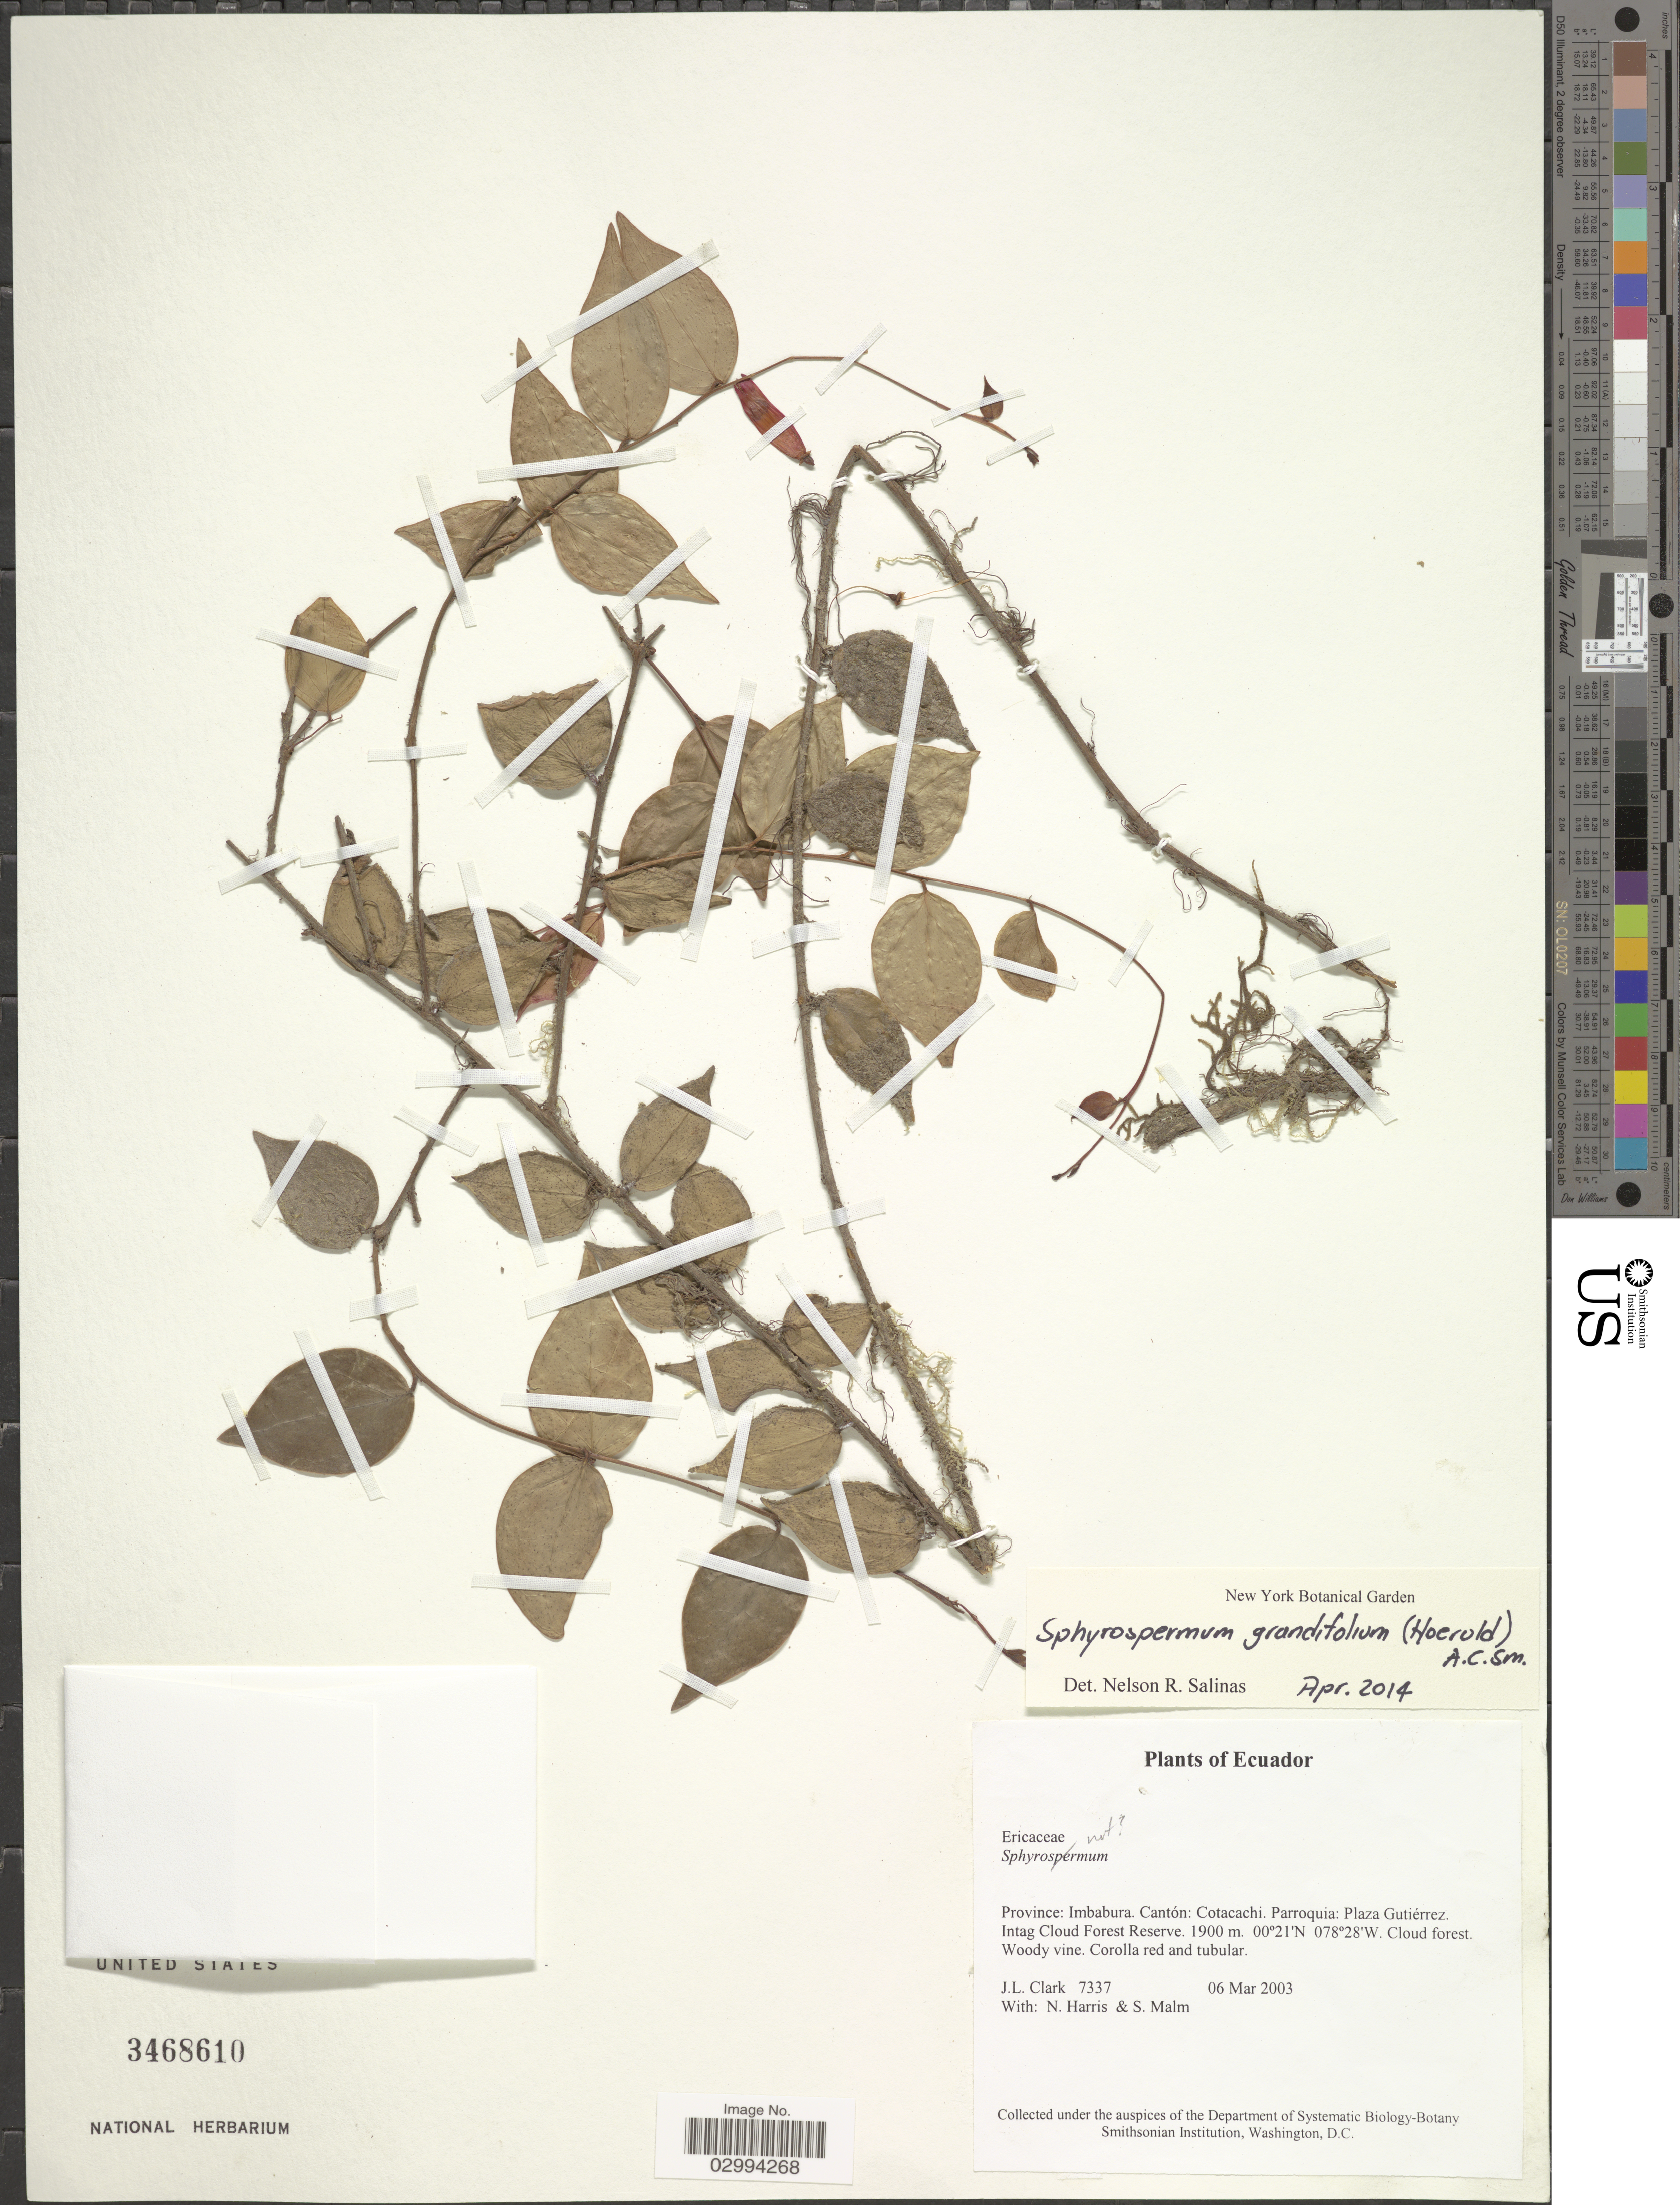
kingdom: Plantae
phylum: Tracheophyta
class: Magnoliopsida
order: Ericales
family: Ericaceae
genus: Sphyrospermum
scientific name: Sphyrospermum grandifolium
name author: (Hoerold) A.C. Sm.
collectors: J. L. Clark, N. Harris & S. Malm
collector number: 7337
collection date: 2003-03-06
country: Ecuador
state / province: Imbabura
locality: Cantón: Cotacachi. Parroquia: Plaza Gutiérrez. Intag Cloud Forest Reserve.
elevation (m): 1900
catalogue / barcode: US 3468610